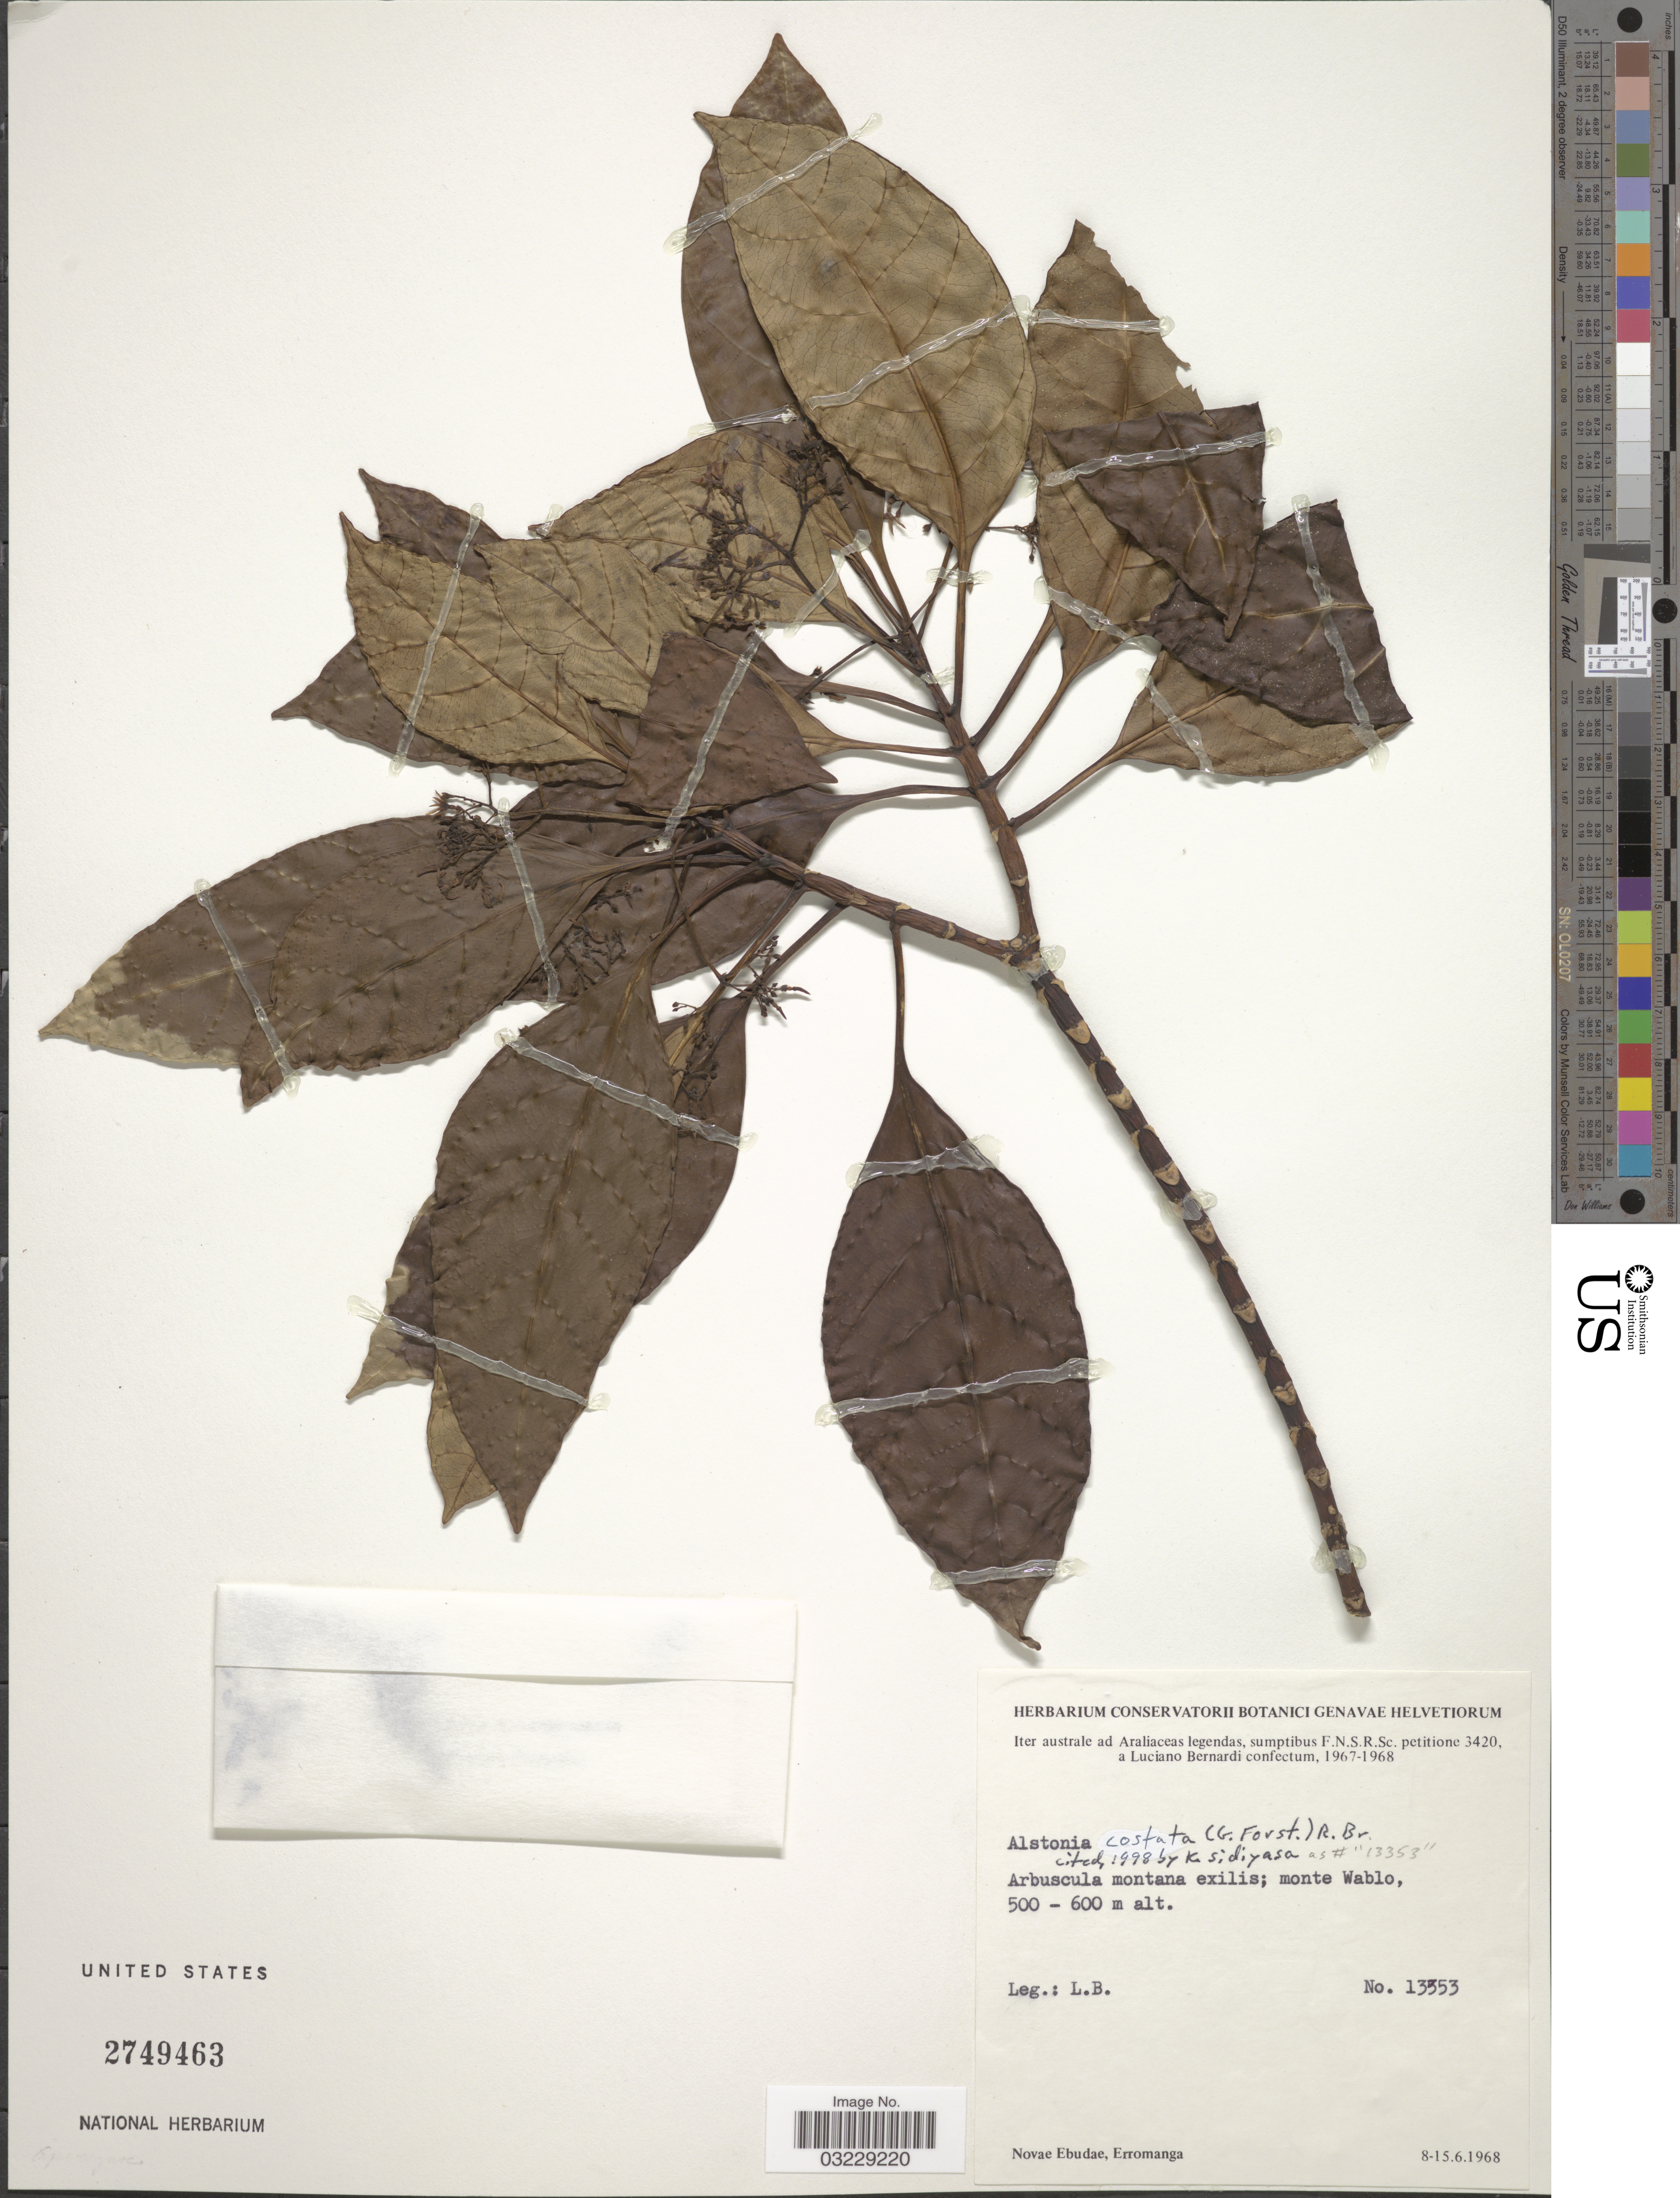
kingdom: Plantae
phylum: Tracheophyta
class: Magnoliopsida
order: Gentianales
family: Apocynaceae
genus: Alstonia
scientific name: Alstonia costata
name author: (G. Forst.) R. Br.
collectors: L. Bernardi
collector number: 13553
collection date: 1968-06-08/1968-06-15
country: Vanuatu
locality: Novae Ebudae, Erromanga. Monte Wablo.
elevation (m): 500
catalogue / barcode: US 2749463